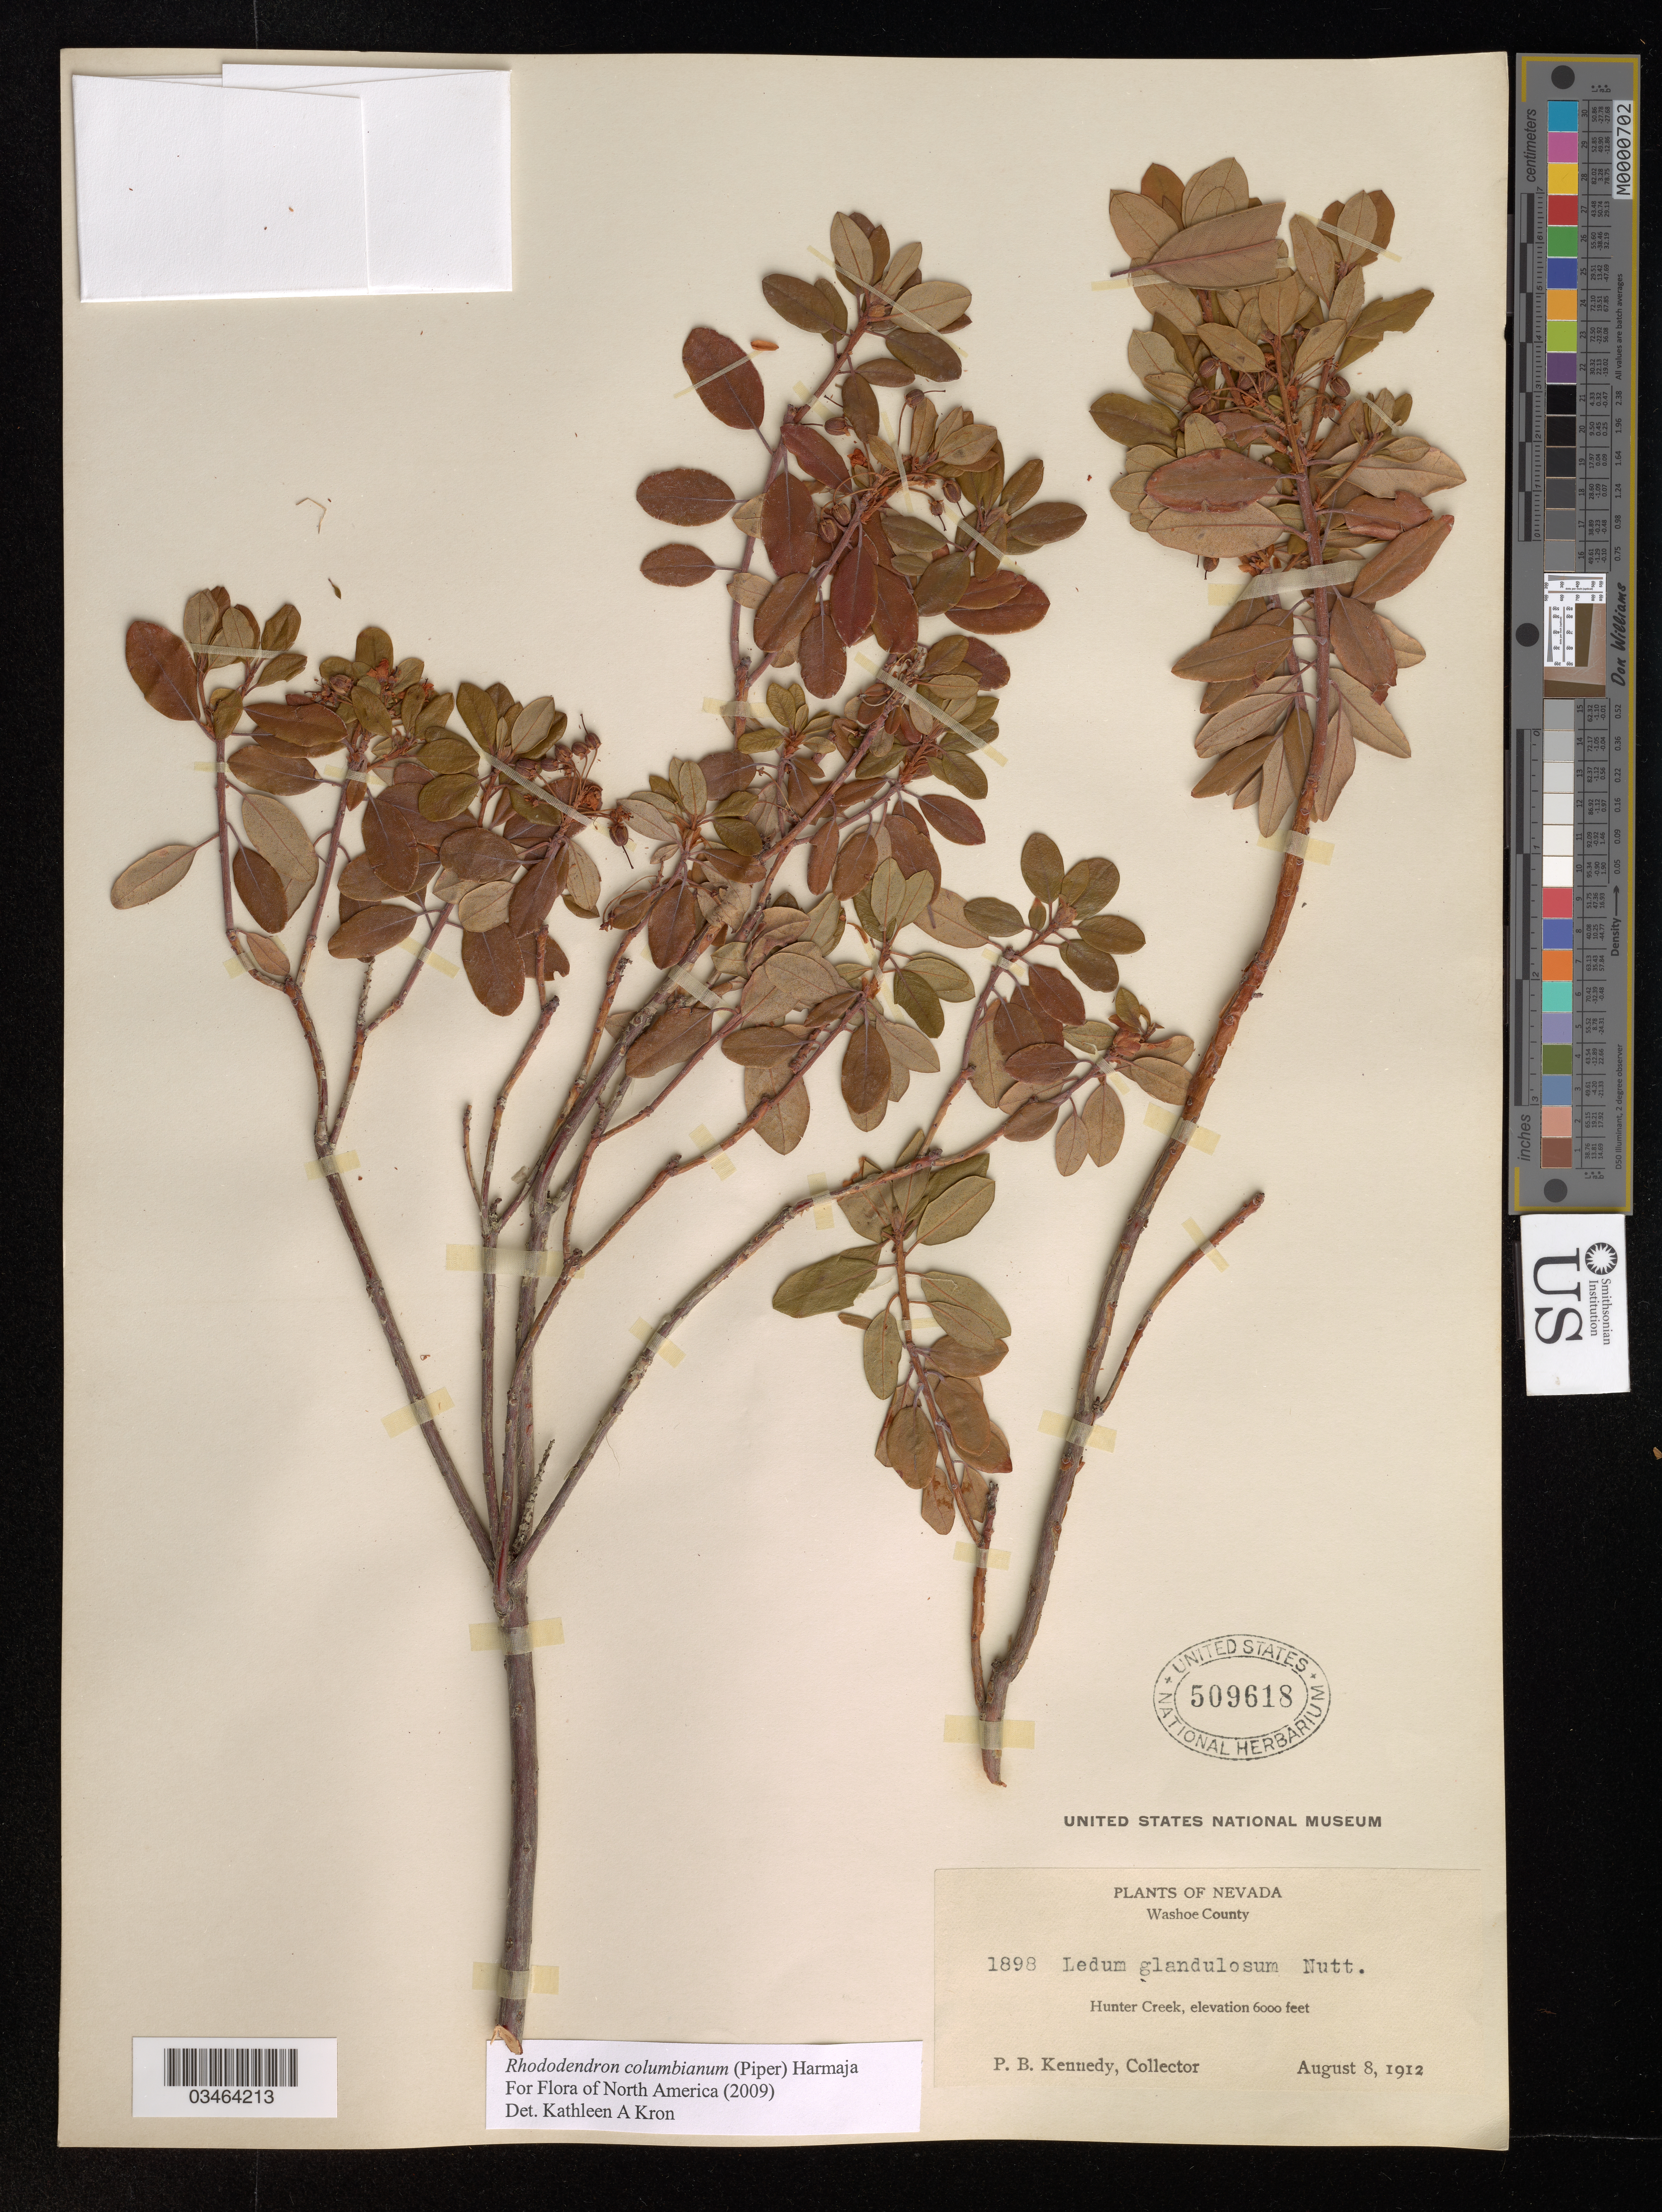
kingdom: Plantae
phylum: Tracheophyta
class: Magnoliopsida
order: Ericales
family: Ericaceae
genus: Rhododendron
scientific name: Rhododendron columbianum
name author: (Piper) Harmaja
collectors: P. B. Kennedy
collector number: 1898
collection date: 1912-08-08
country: United States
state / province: Nevada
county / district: Washoe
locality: Washoe County. Hunter Creek.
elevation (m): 1829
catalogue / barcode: US 509618